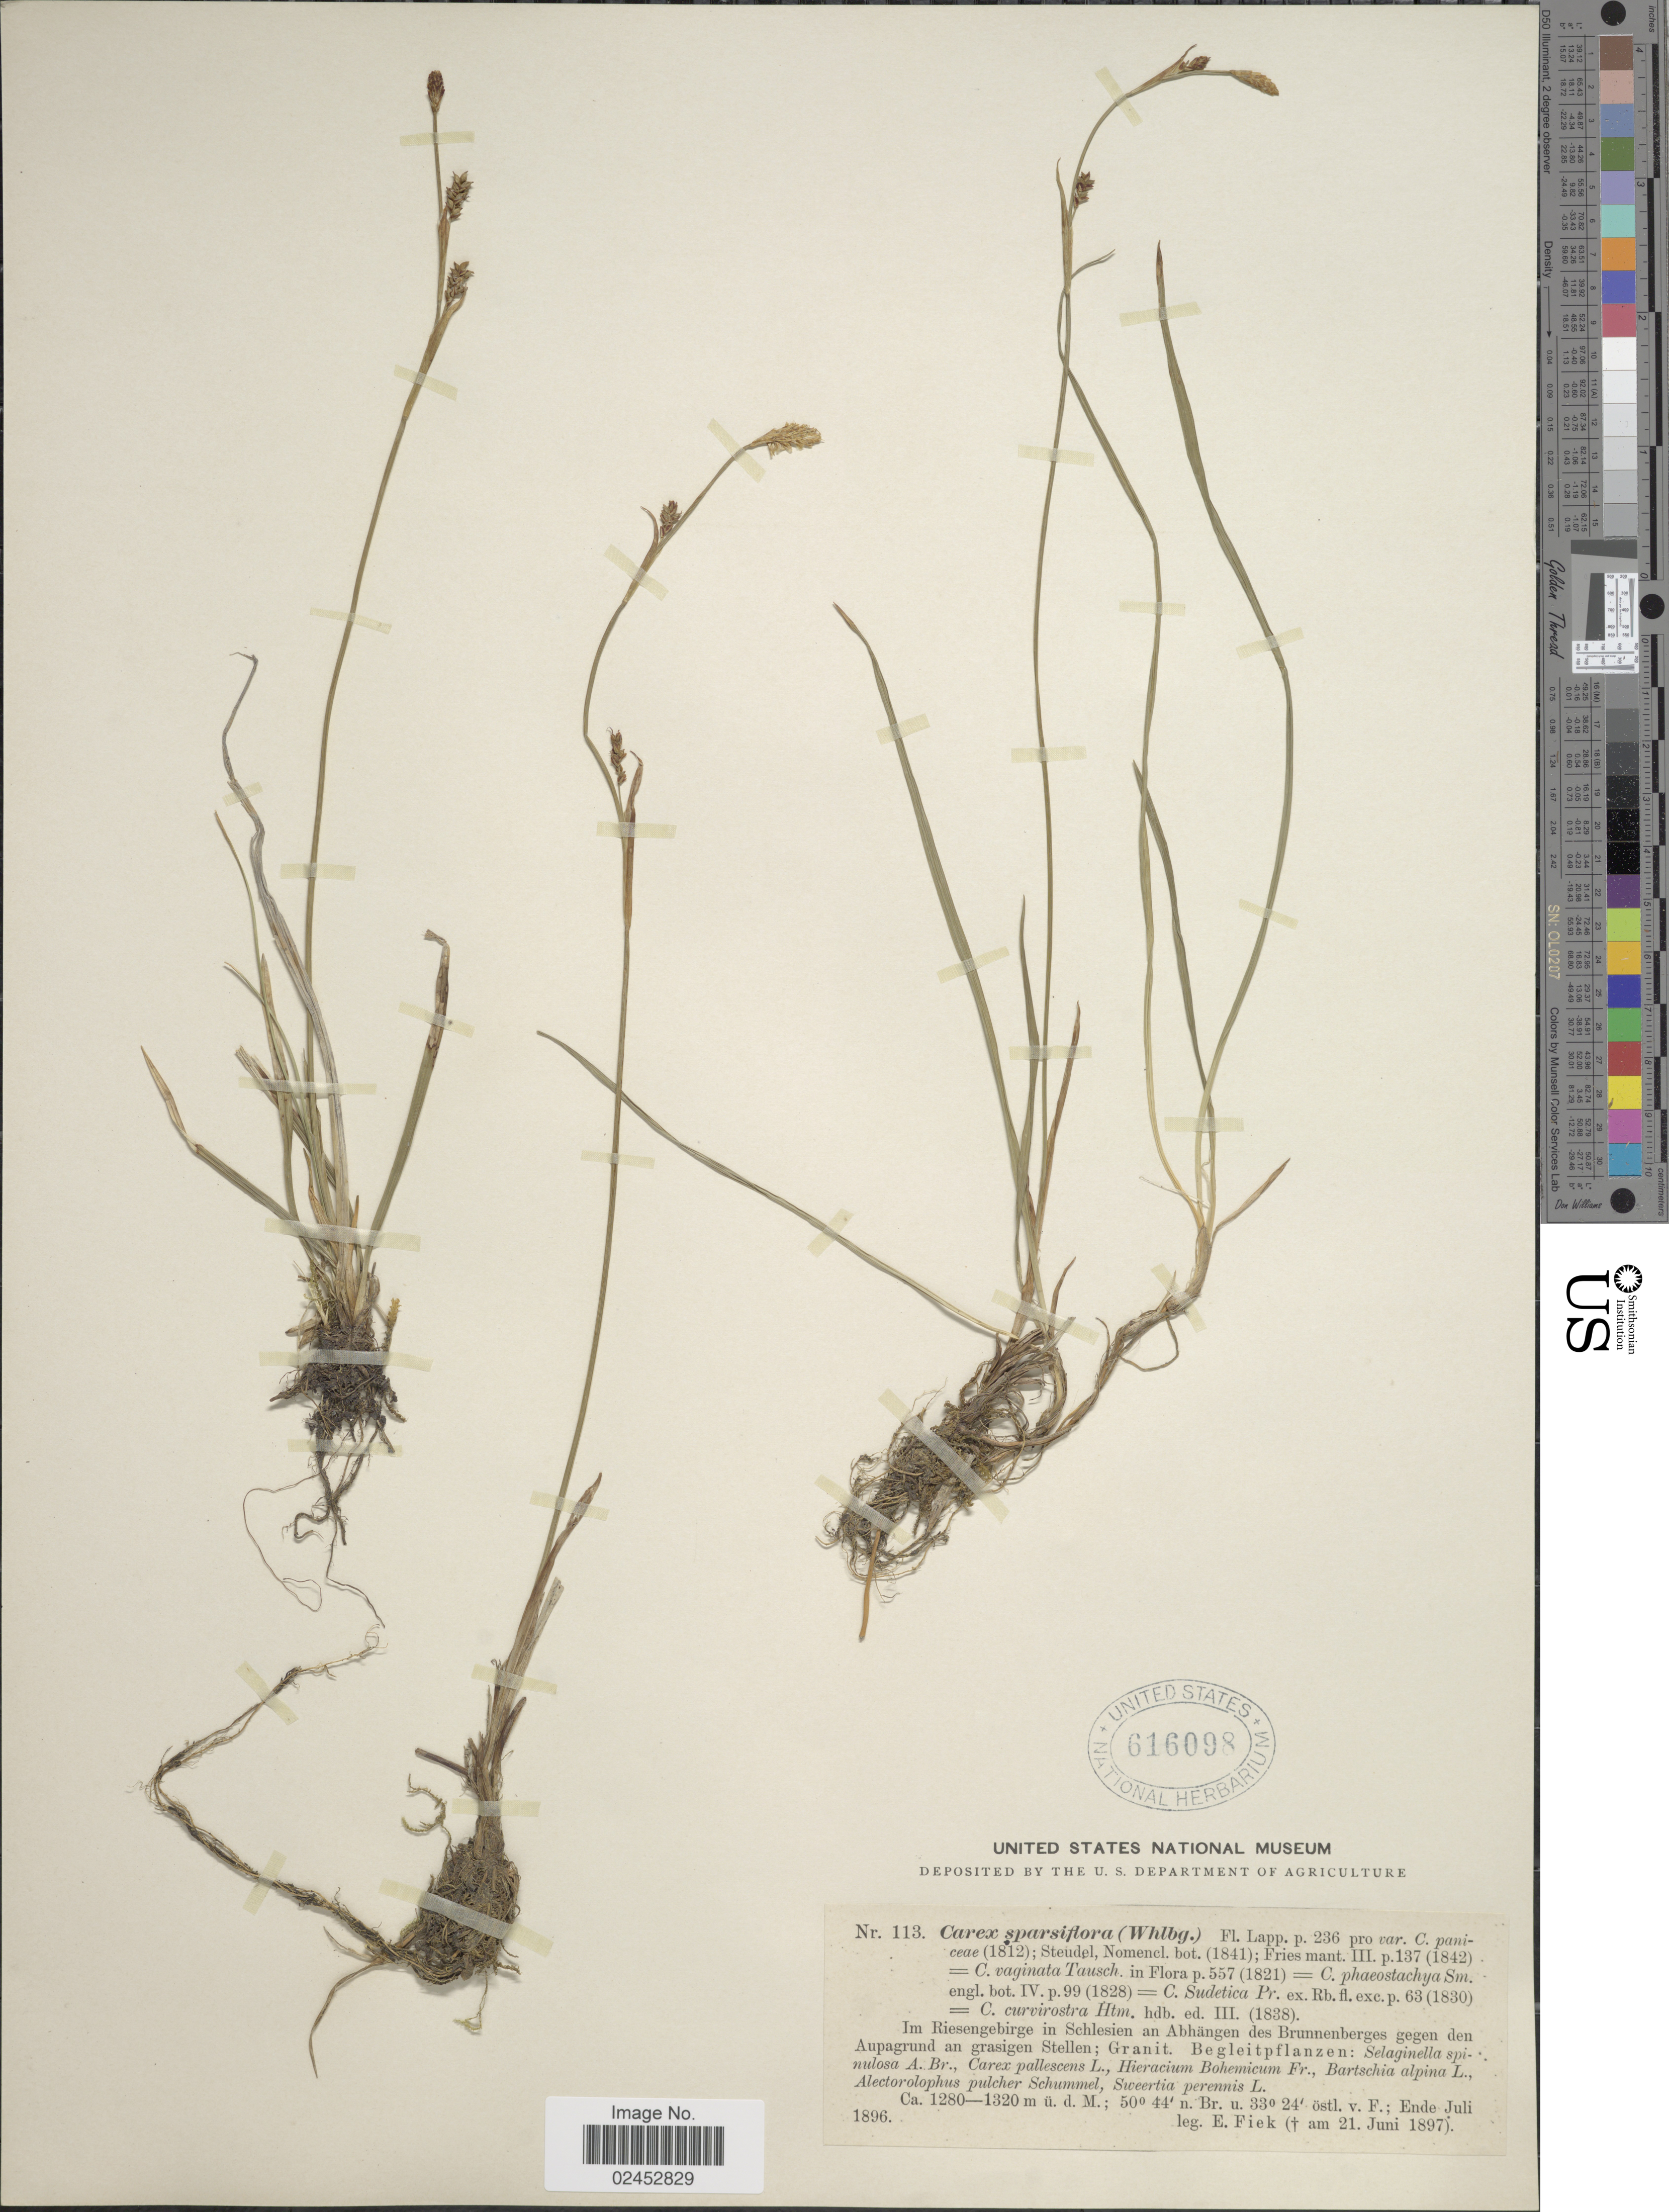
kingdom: Plantae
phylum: Tracheophyta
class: Liliopsida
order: Poales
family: Cyperaceae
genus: Carex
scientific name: Carex vaginata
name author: Tausch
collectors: E. Fiek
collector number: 113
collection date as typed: Ende Juli 1896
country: Poland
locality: Im Riesengebirge in Schlesien an Abhange des Brunnenberges gegen den Aupagrund an grasigen Stellen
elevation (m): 1280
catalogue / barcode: US 616098